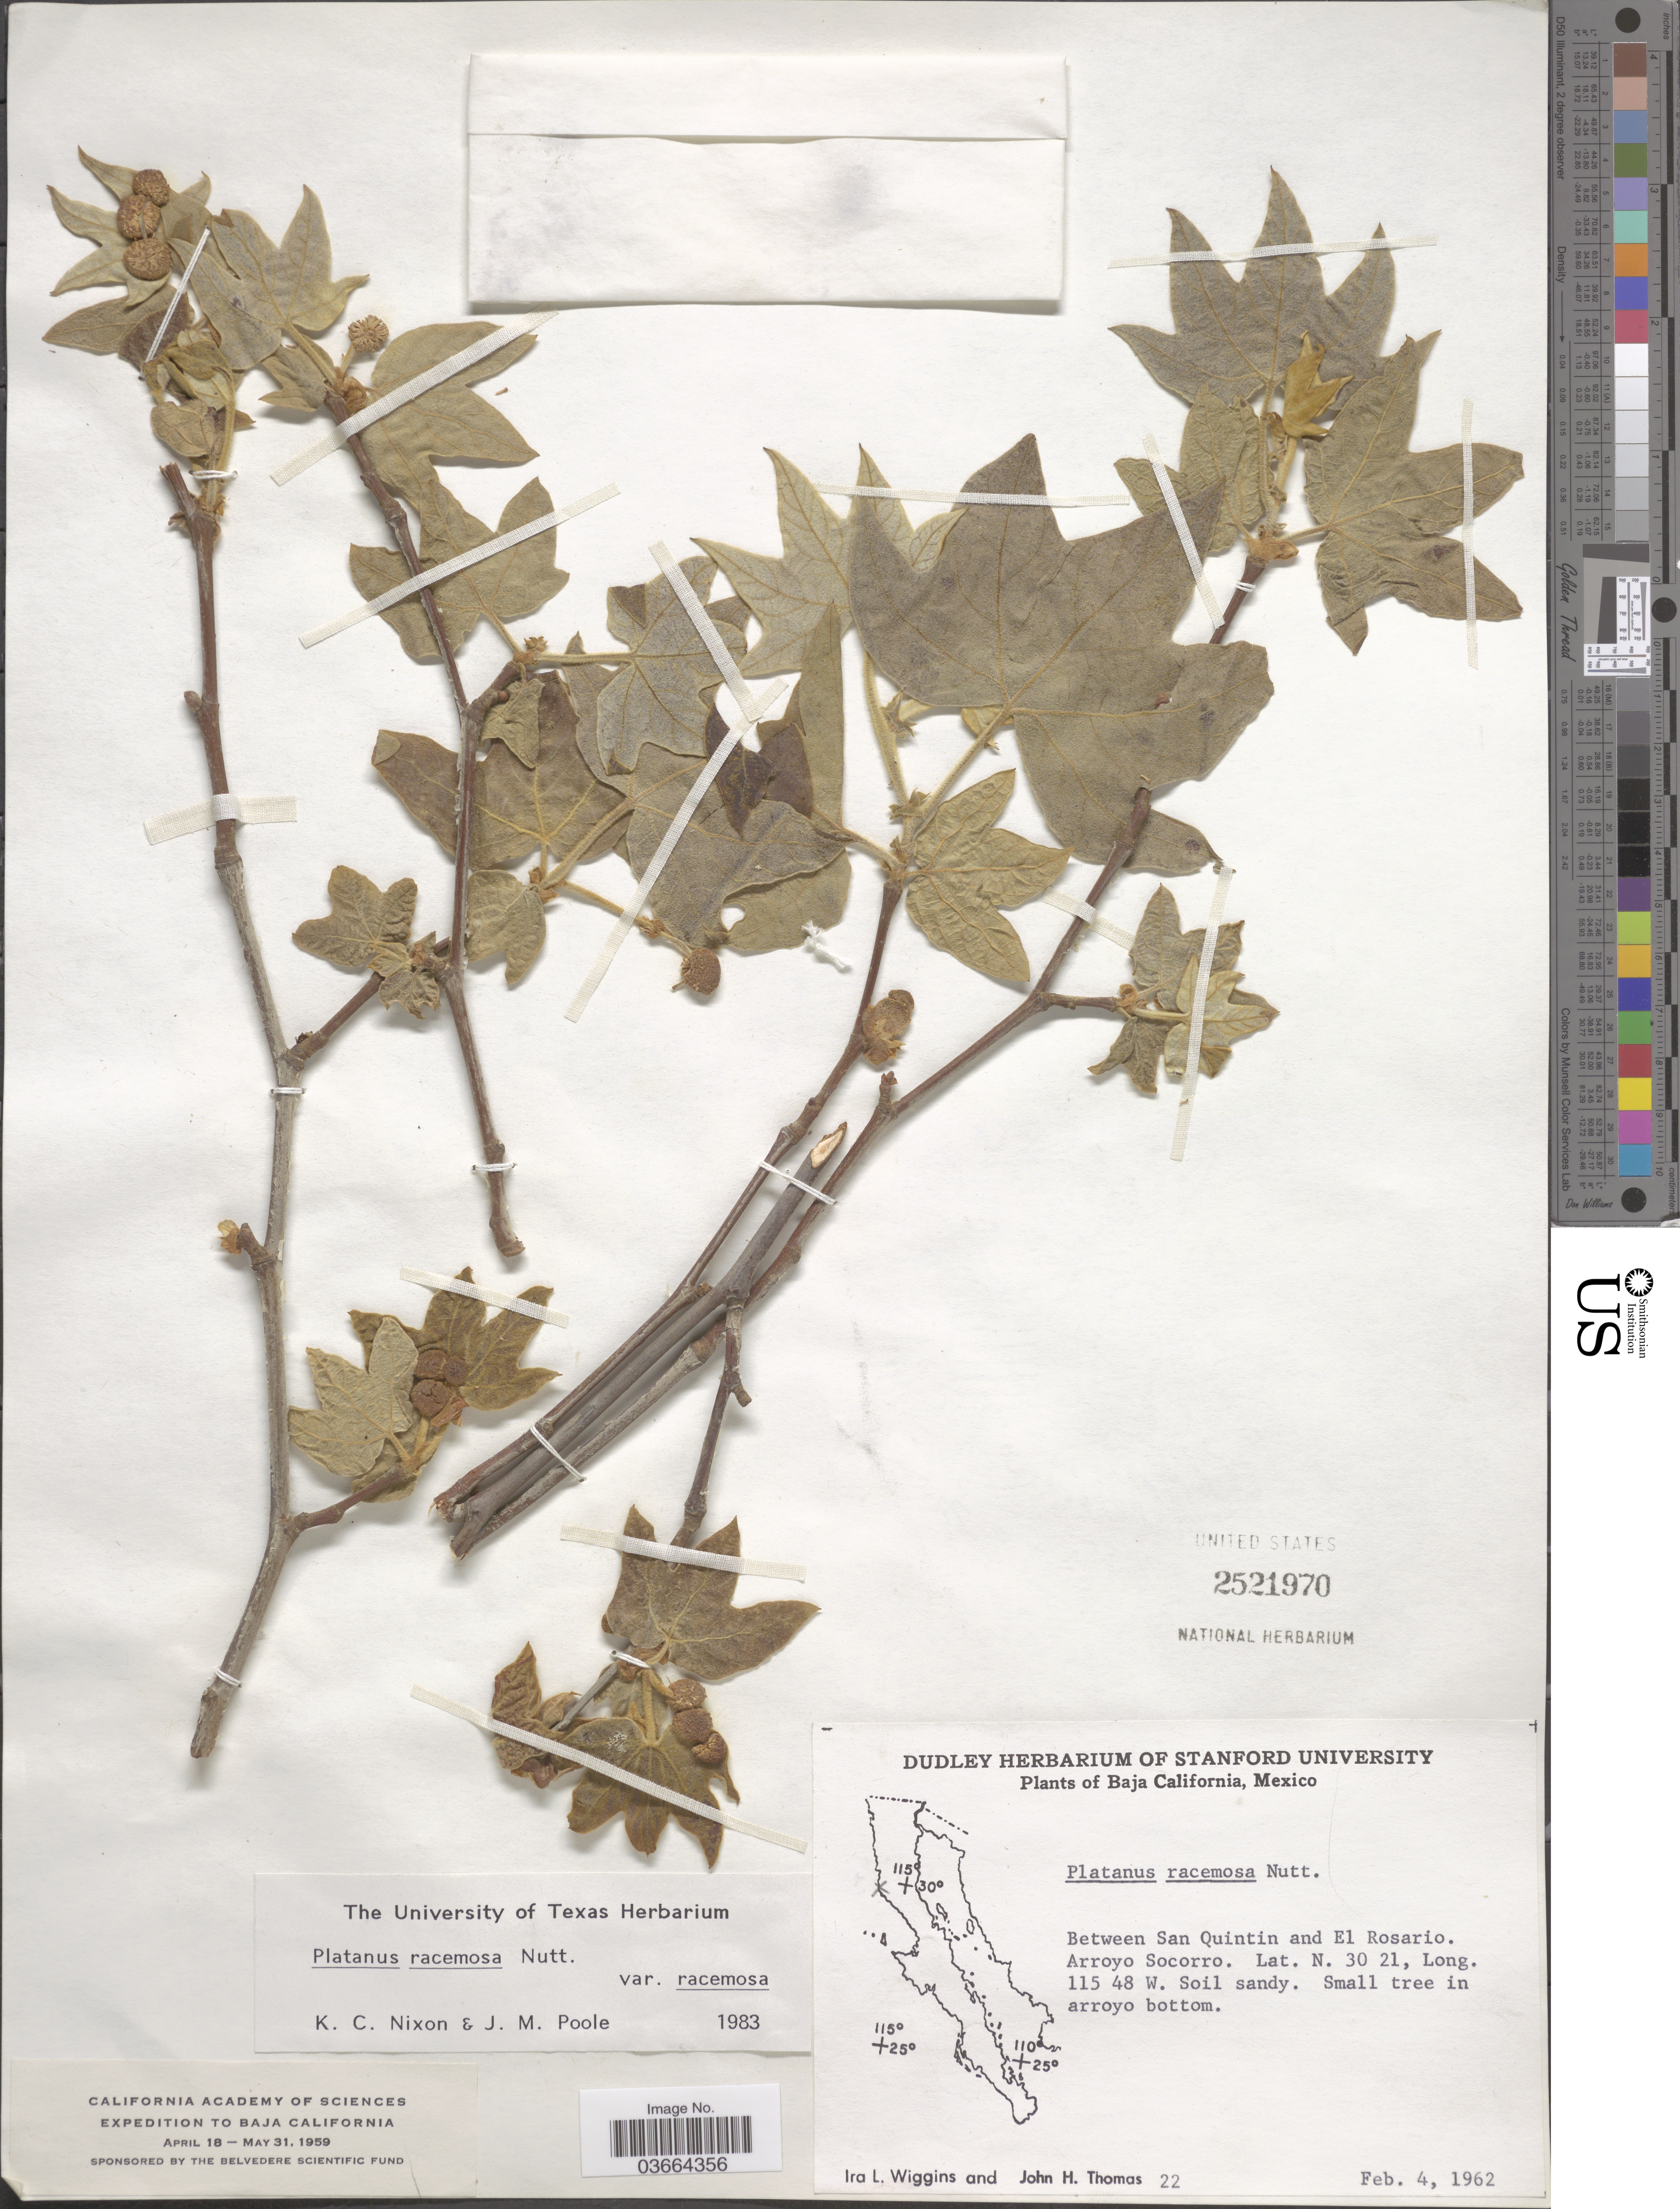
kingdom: Plantae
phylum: Tracheophyta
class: Magnoliopsida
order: Proteales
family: Platanaceae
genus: Platanus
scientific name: Platanus racemosa var. racemosa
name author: Nutt.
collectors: I. L. Wiggins & J. H. Thomas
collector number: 22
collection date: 1962-02-04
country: Mexico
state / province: Baja California Norte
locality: Between San Quintin and El Rosario. Arroyo Socorro.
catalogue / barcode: US 2521970